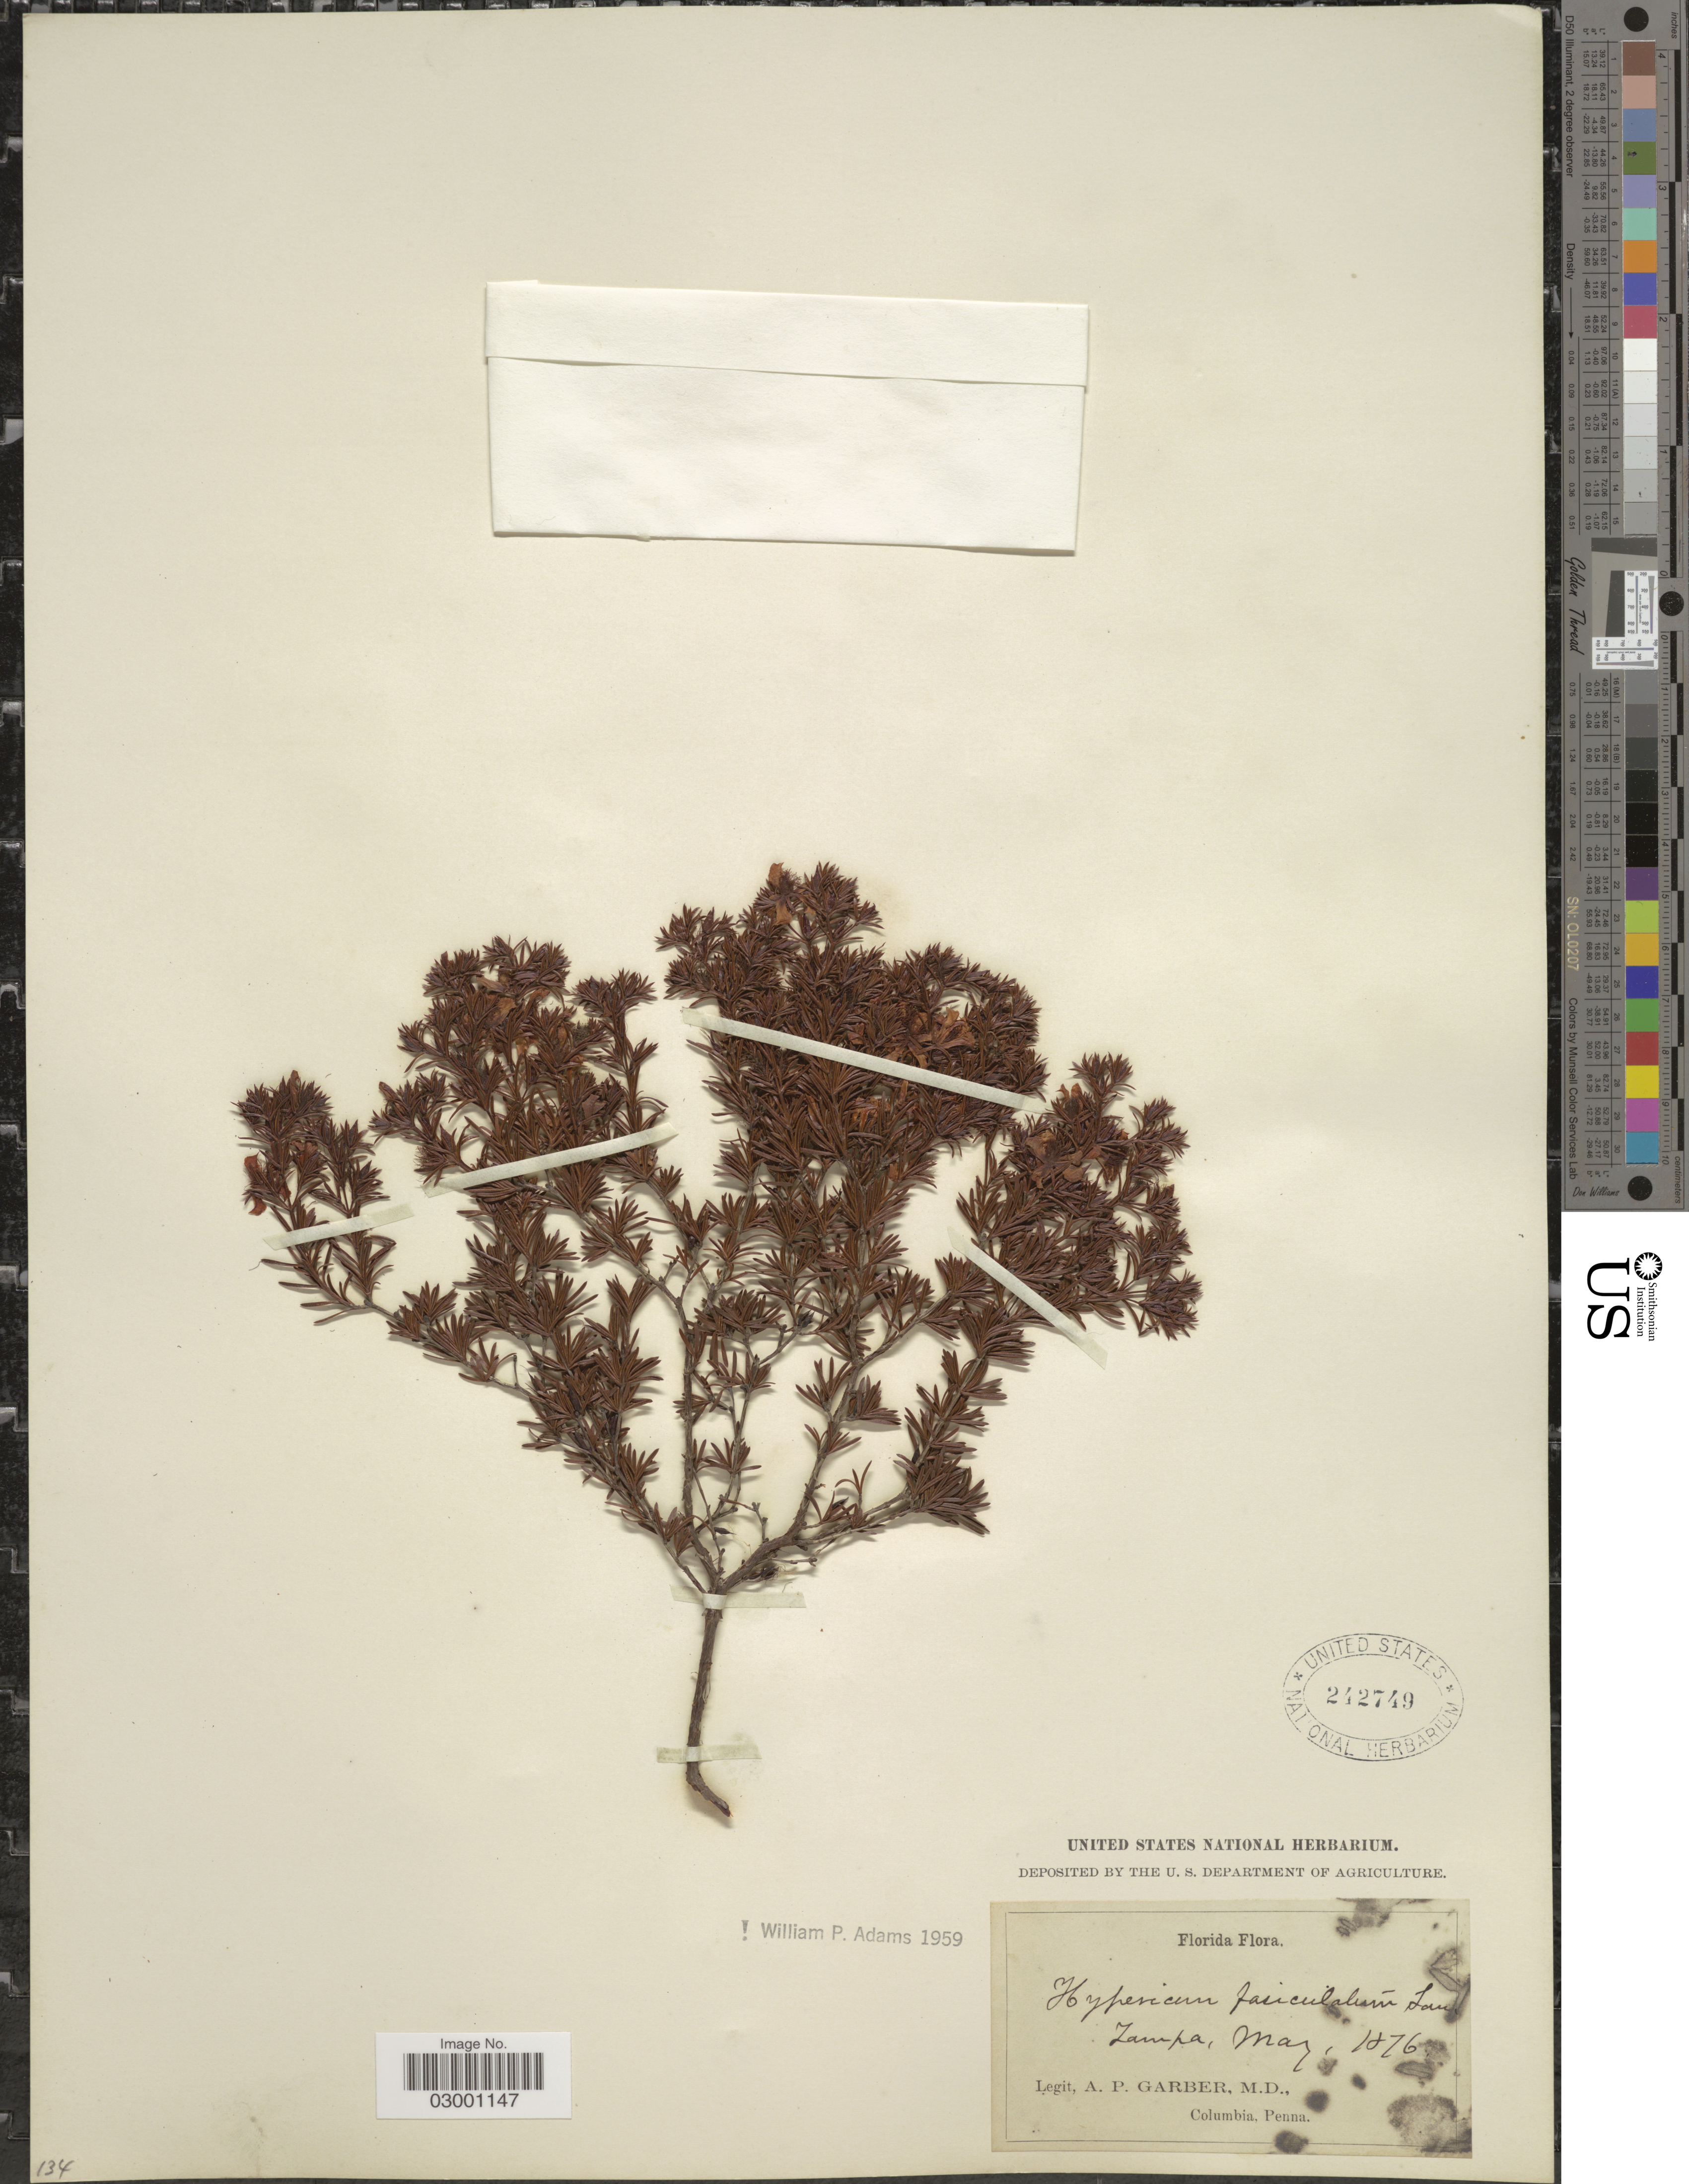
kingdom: Plantae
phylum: Tracheophyta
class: Magnoliopsida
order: Malpighiales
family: Hypericaceae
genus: Hypericum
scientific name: Hypericum fasciculatum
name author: Lam.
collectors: A. P. Garber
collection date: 1876-05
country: United States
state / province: Florida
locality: Zampa.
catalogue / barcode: US 242749